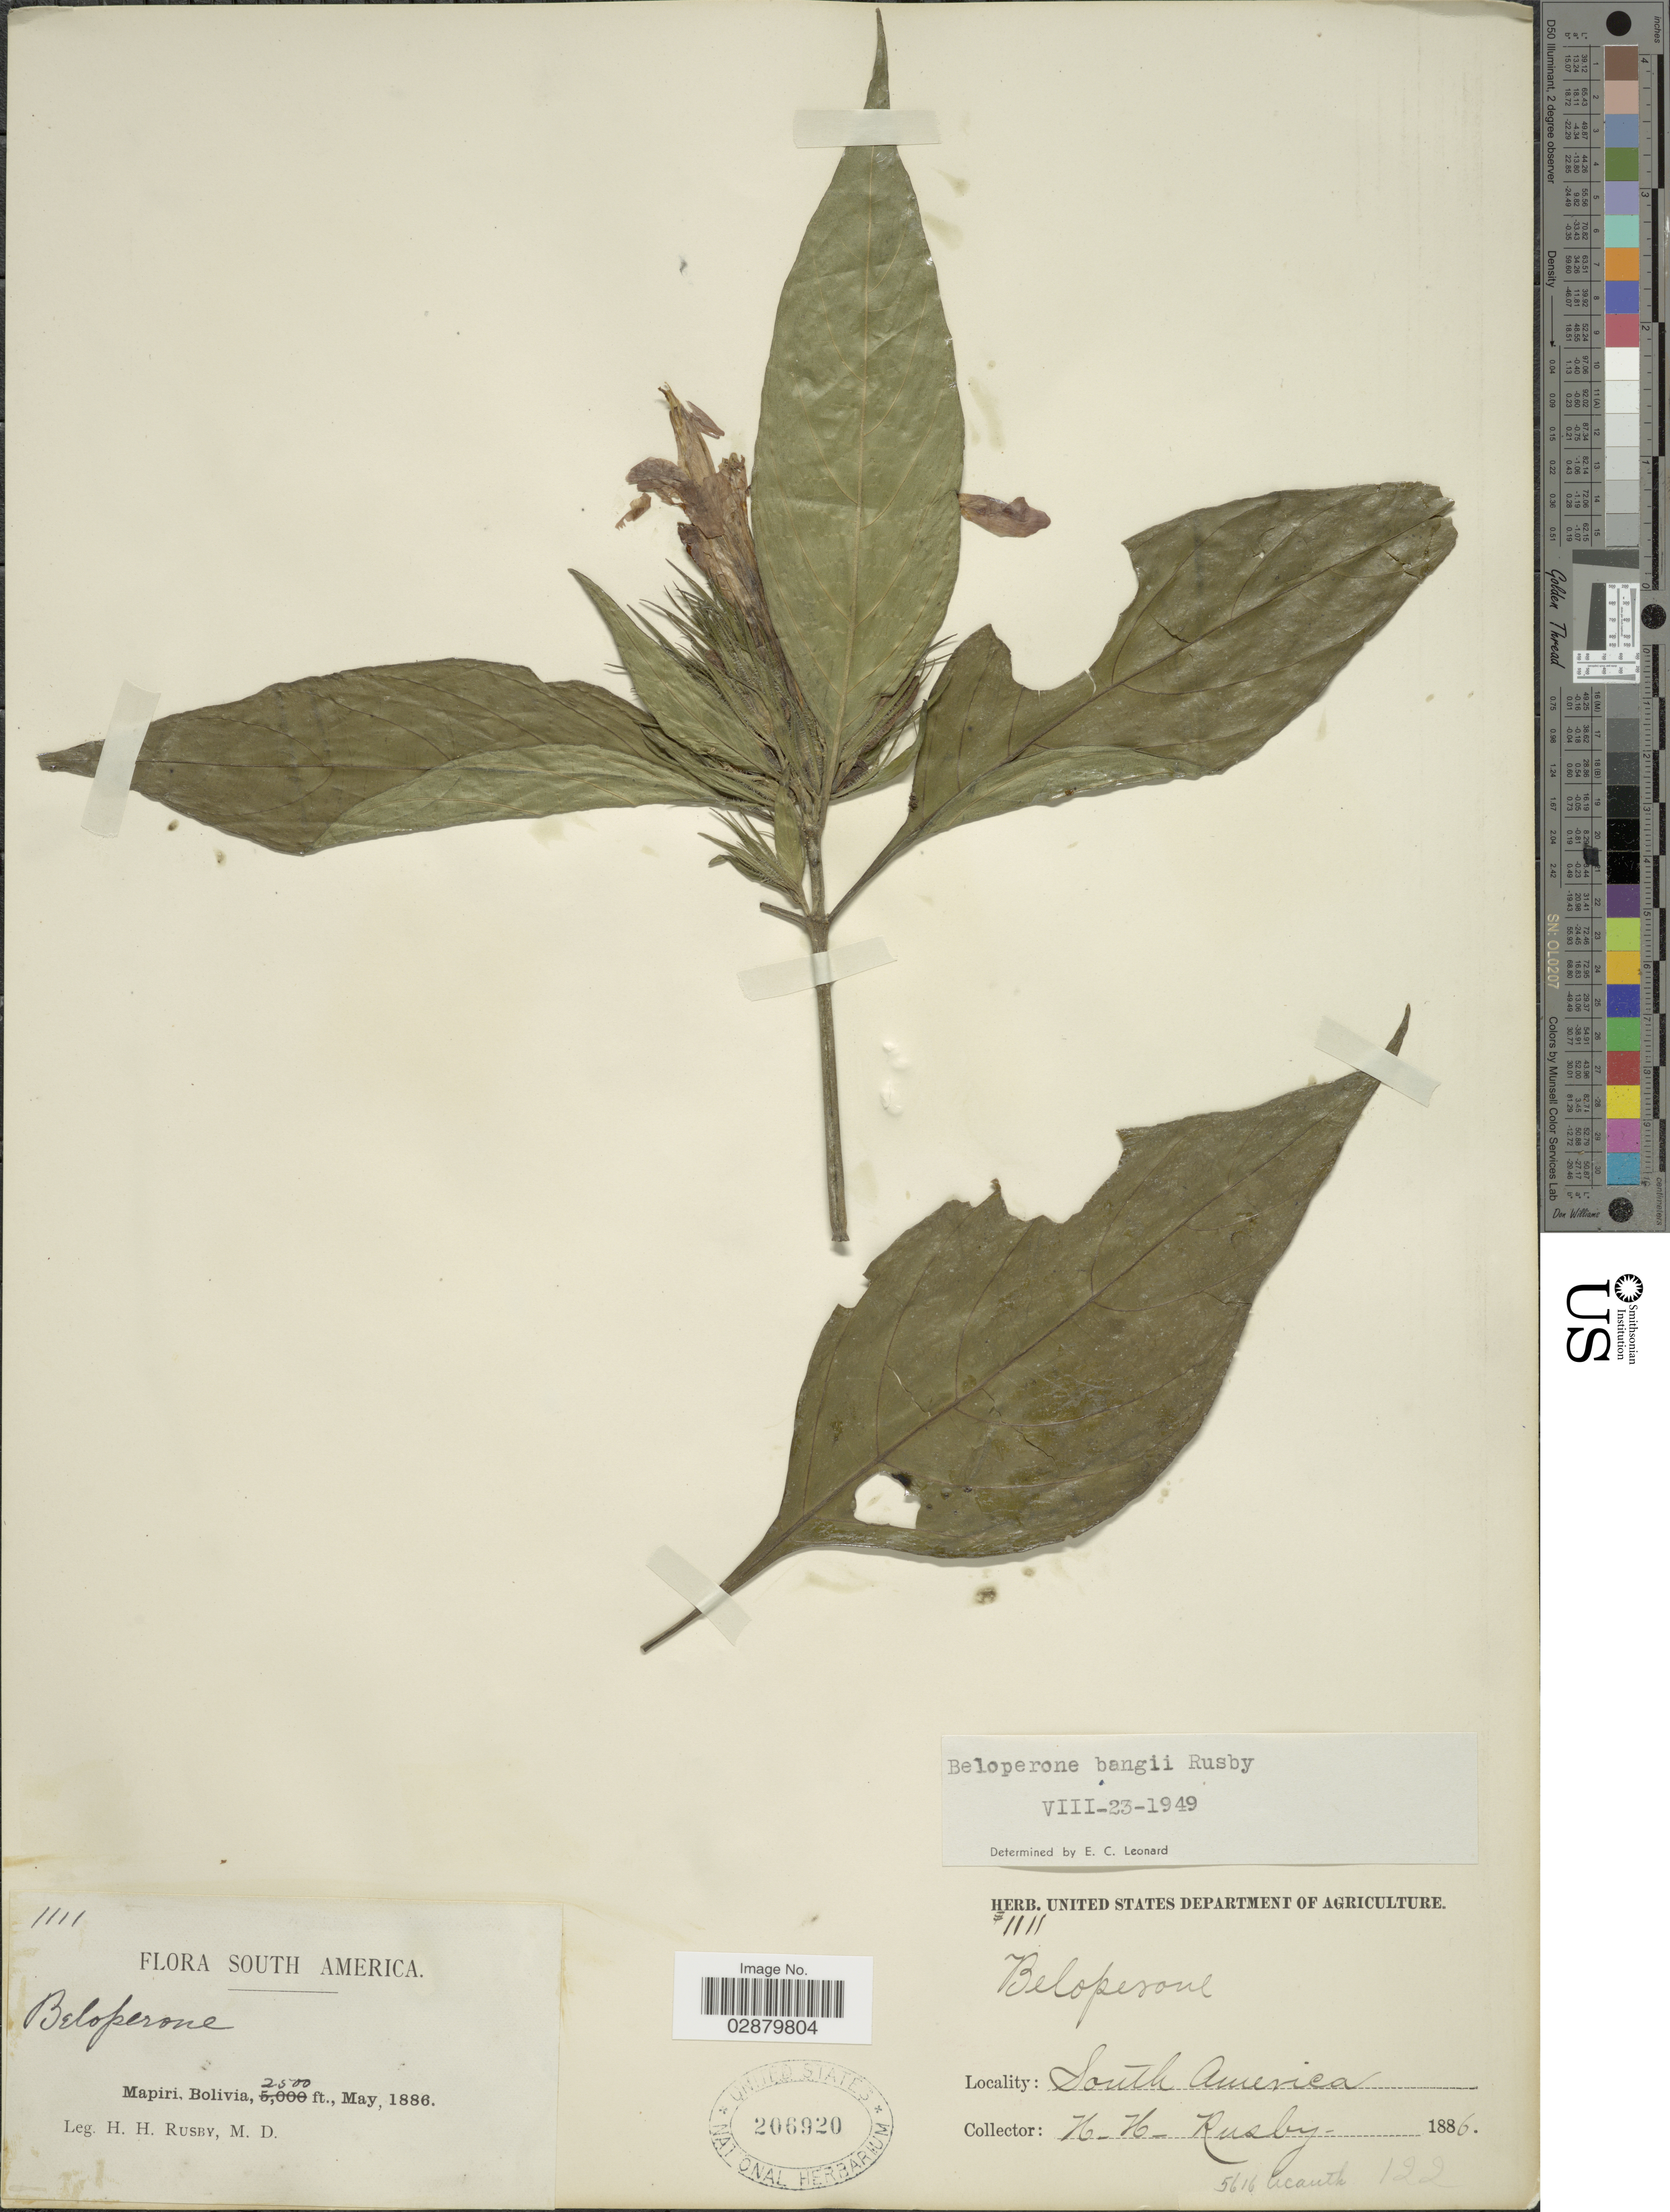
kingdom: Plantae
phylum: Tracheophyta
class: Magnoliopsida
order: Lamiales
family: Acanthaceae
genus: Justicia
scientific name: Justicia miguelii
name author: V.A.W. Graham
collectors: H. H. Rusby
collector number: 1111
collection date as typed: May 1886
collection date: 1886-05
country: Bolivia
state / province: La Páz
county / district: Larecaja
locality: Mapiri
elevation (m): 762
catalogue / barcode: US 206920